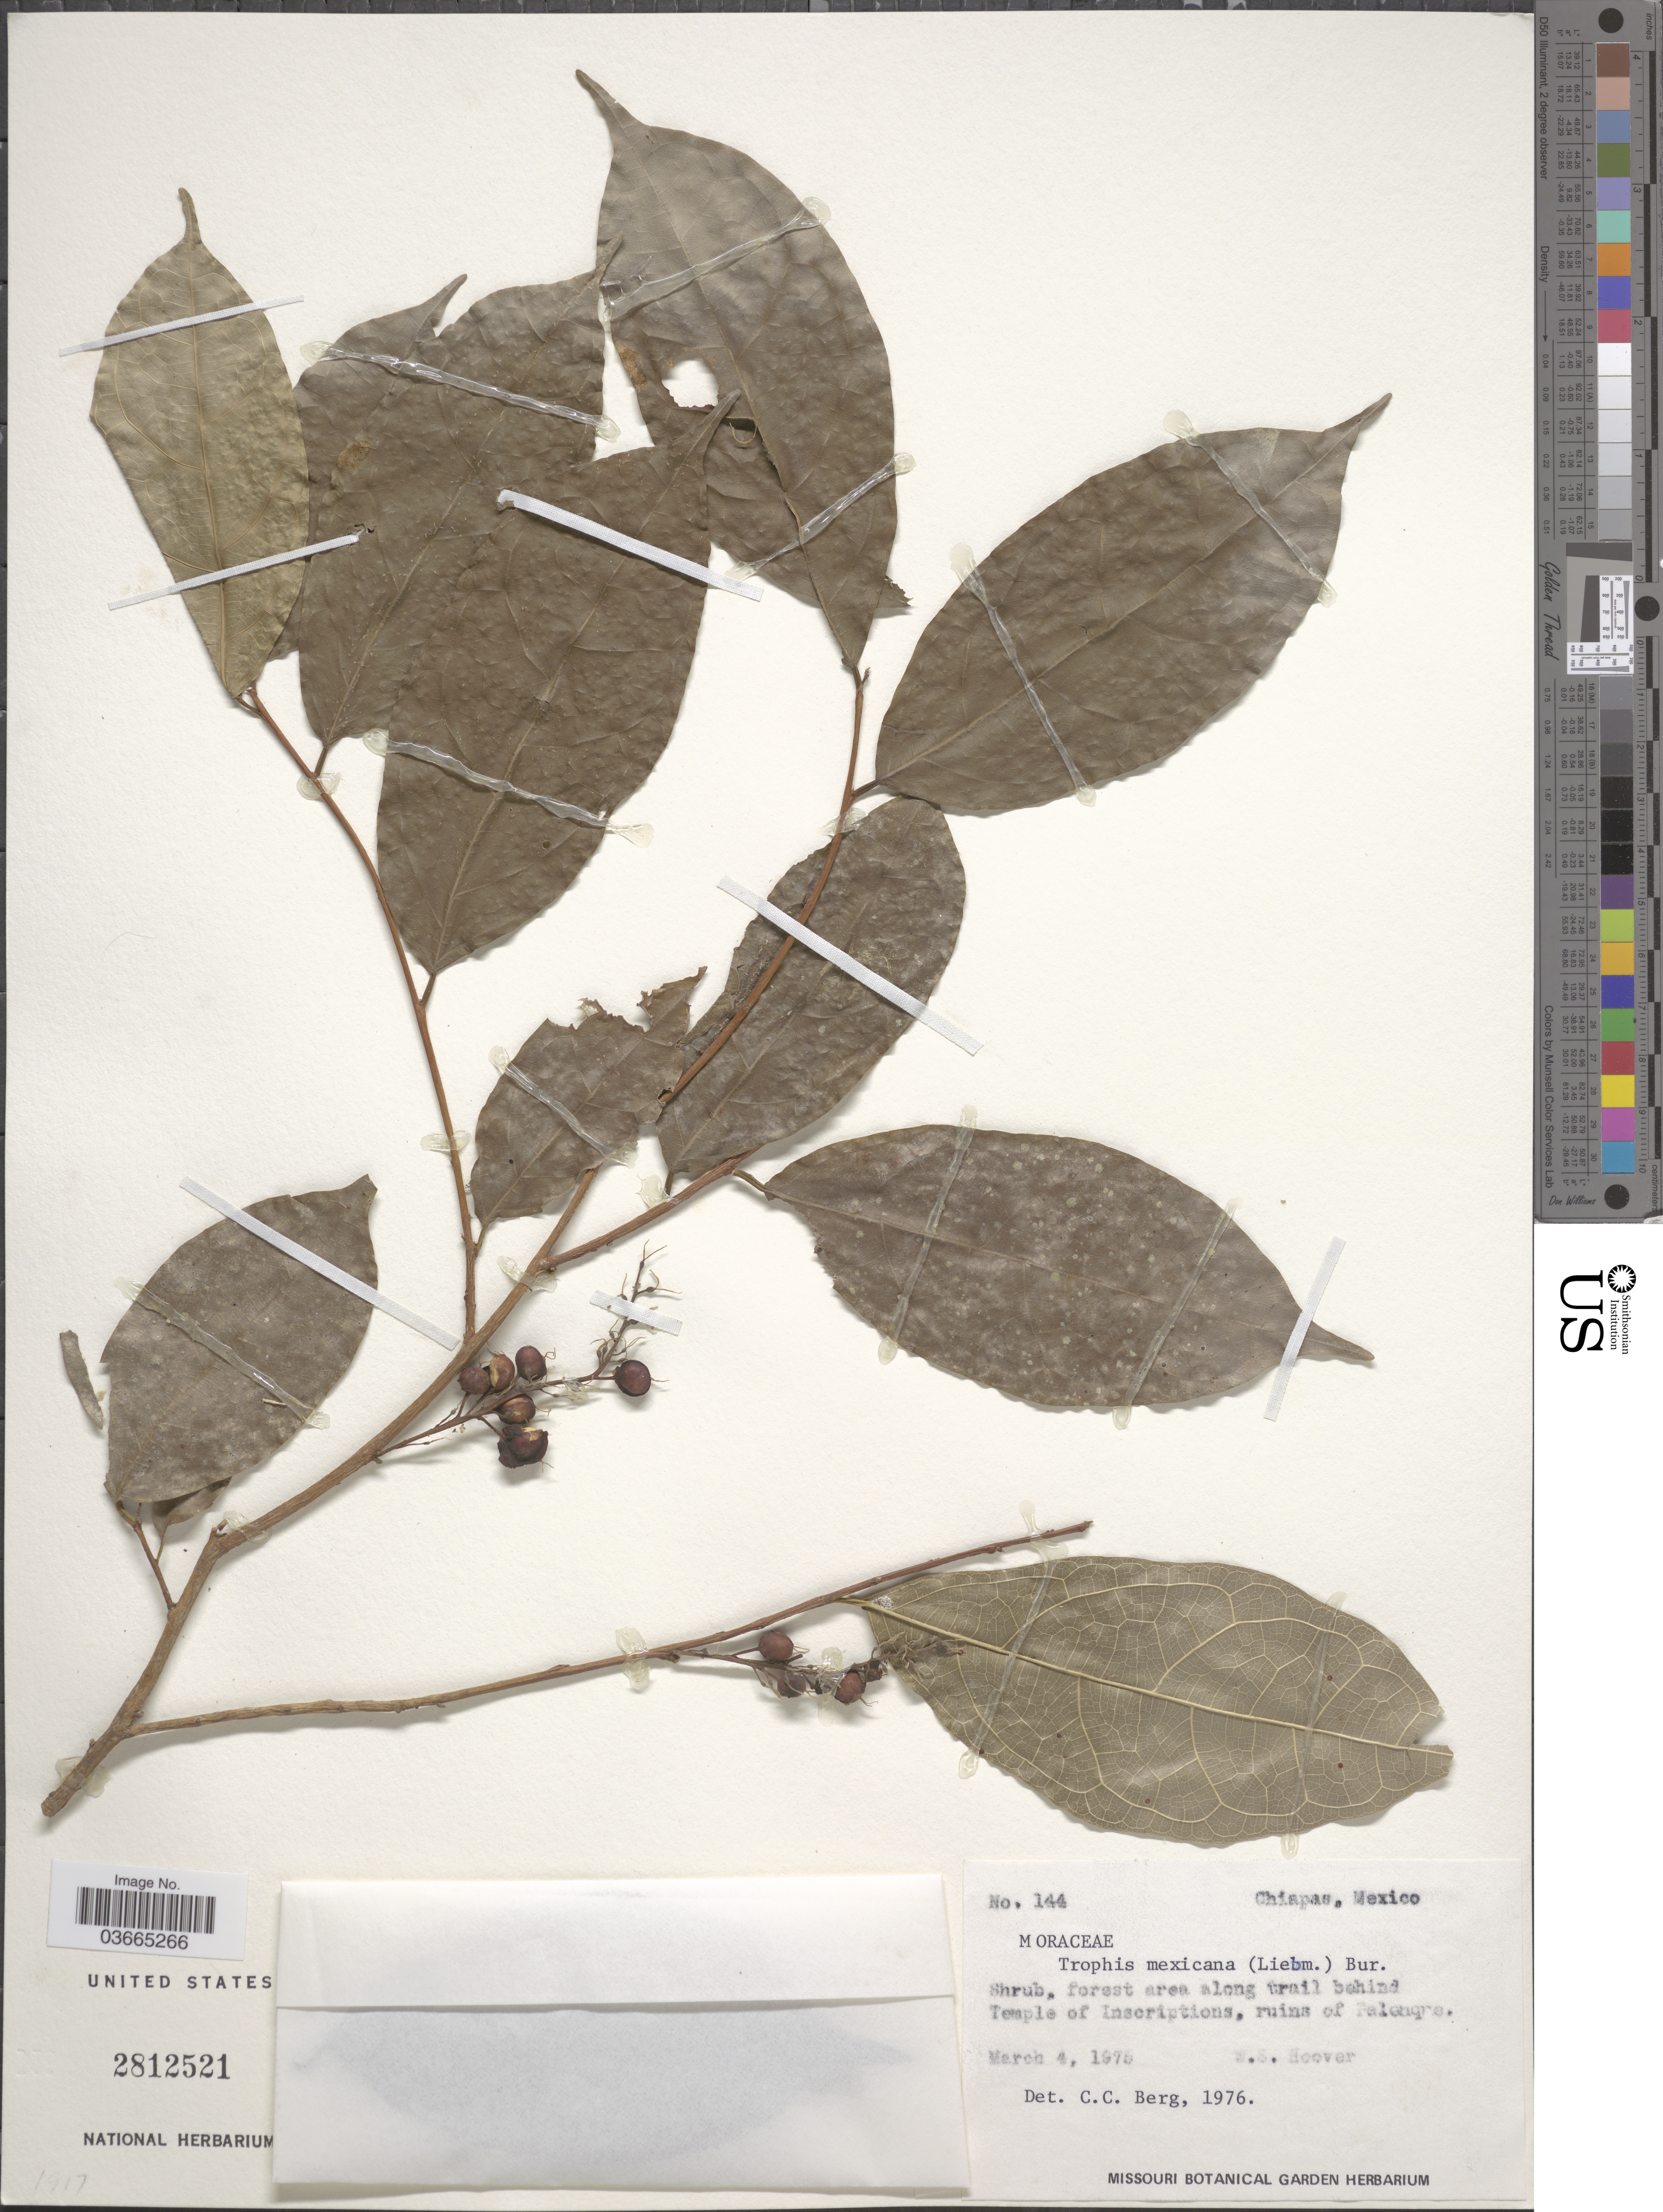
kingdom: Plantae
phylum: Tracheophyta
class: Magnoliopsida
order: Rosales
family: Moraceae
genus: Trophis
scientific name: Trophis mexicana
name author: (Liebm.) Bureau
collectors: W. S. Hoover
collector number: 144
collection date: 1975-03-04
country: Mexico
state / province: Chiapas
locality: Forest area along trail behind Temple of inscriptions, ruins of !.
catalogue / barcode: US 2812521